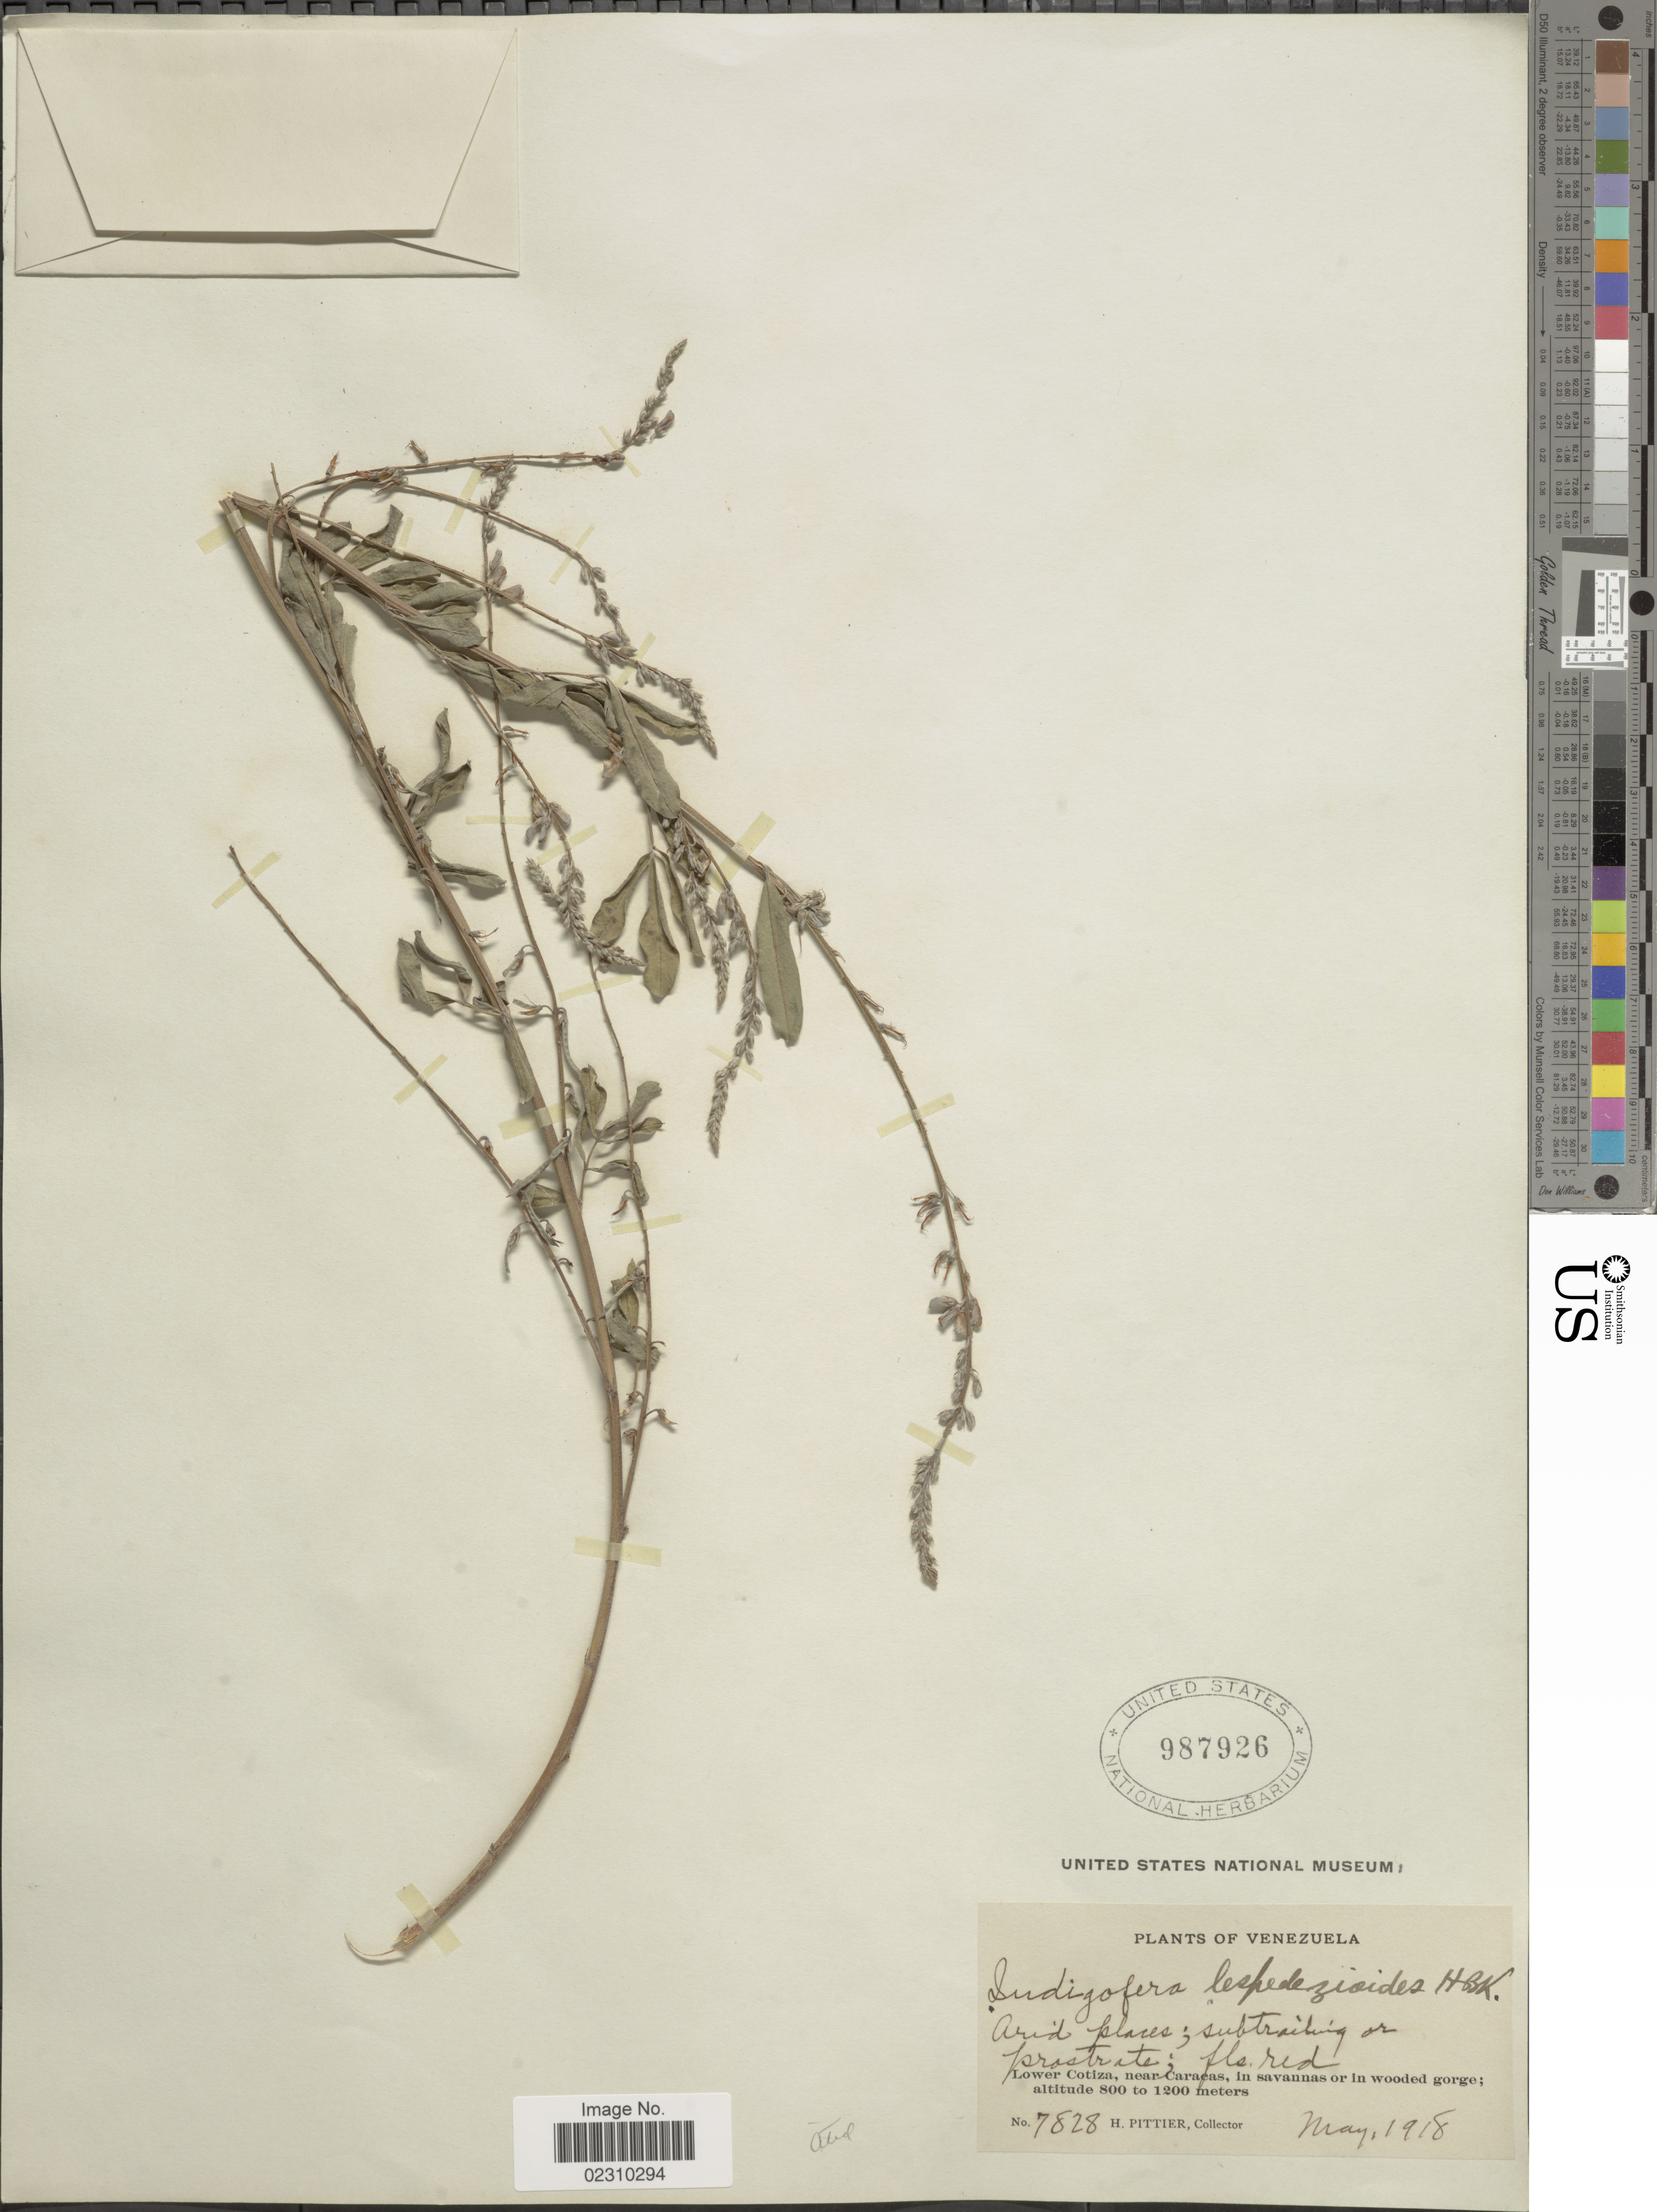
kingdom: Plantae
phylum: Tracheophyta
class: Magnoliopsida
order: Fabales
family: Fabaceae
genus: Indigofera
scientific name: Indigofera lespedezioides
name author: Kunth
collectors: H. F. Pittier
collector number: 7828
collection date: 1918-05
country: Venezuela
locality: Arid places, Lower Cotiza, near Caracas, in savannas or in wooded gorge.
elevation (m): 800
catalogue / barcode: US 987926